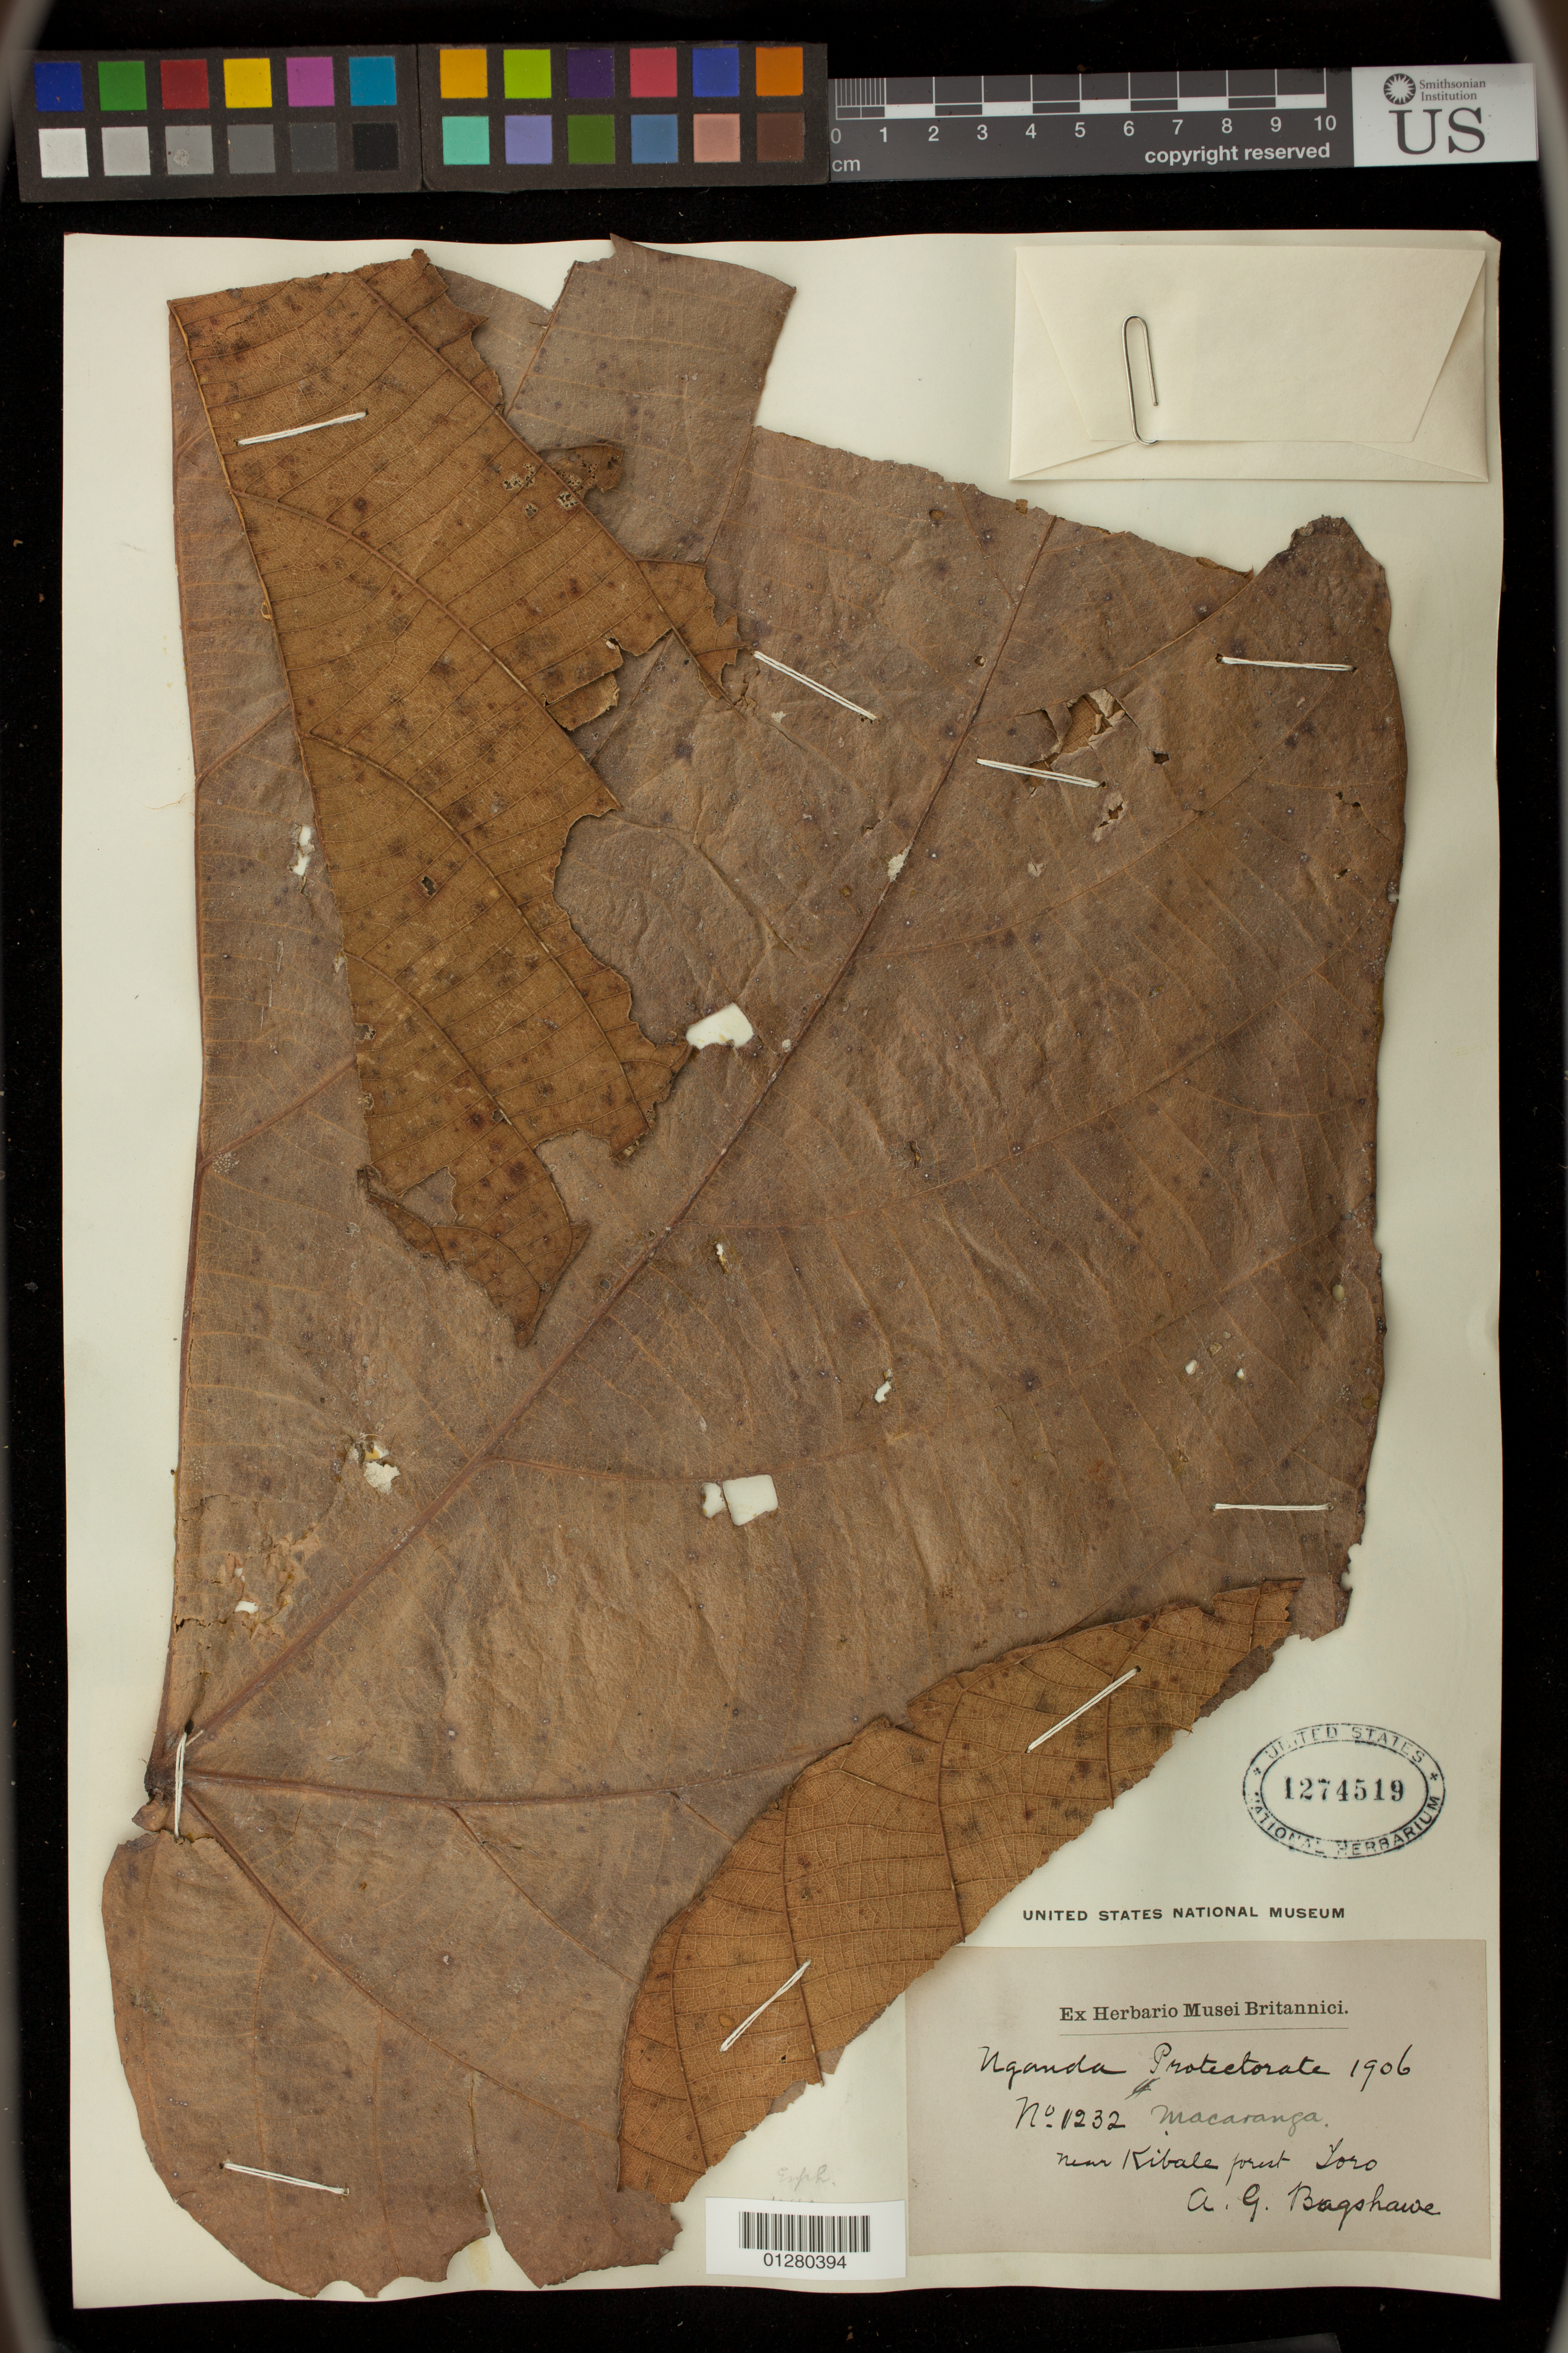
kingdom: Plantae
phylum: Tracheophyta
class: Magnoliopsida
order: Malpighiales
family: Euphorbiaceae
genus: Macaranga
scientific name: Macaranga sp.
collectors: A. Bagshawe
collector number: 1232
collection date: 1906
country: Uganda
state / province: Northern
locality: Near Kibale forest Loro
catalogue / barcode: US 1274519